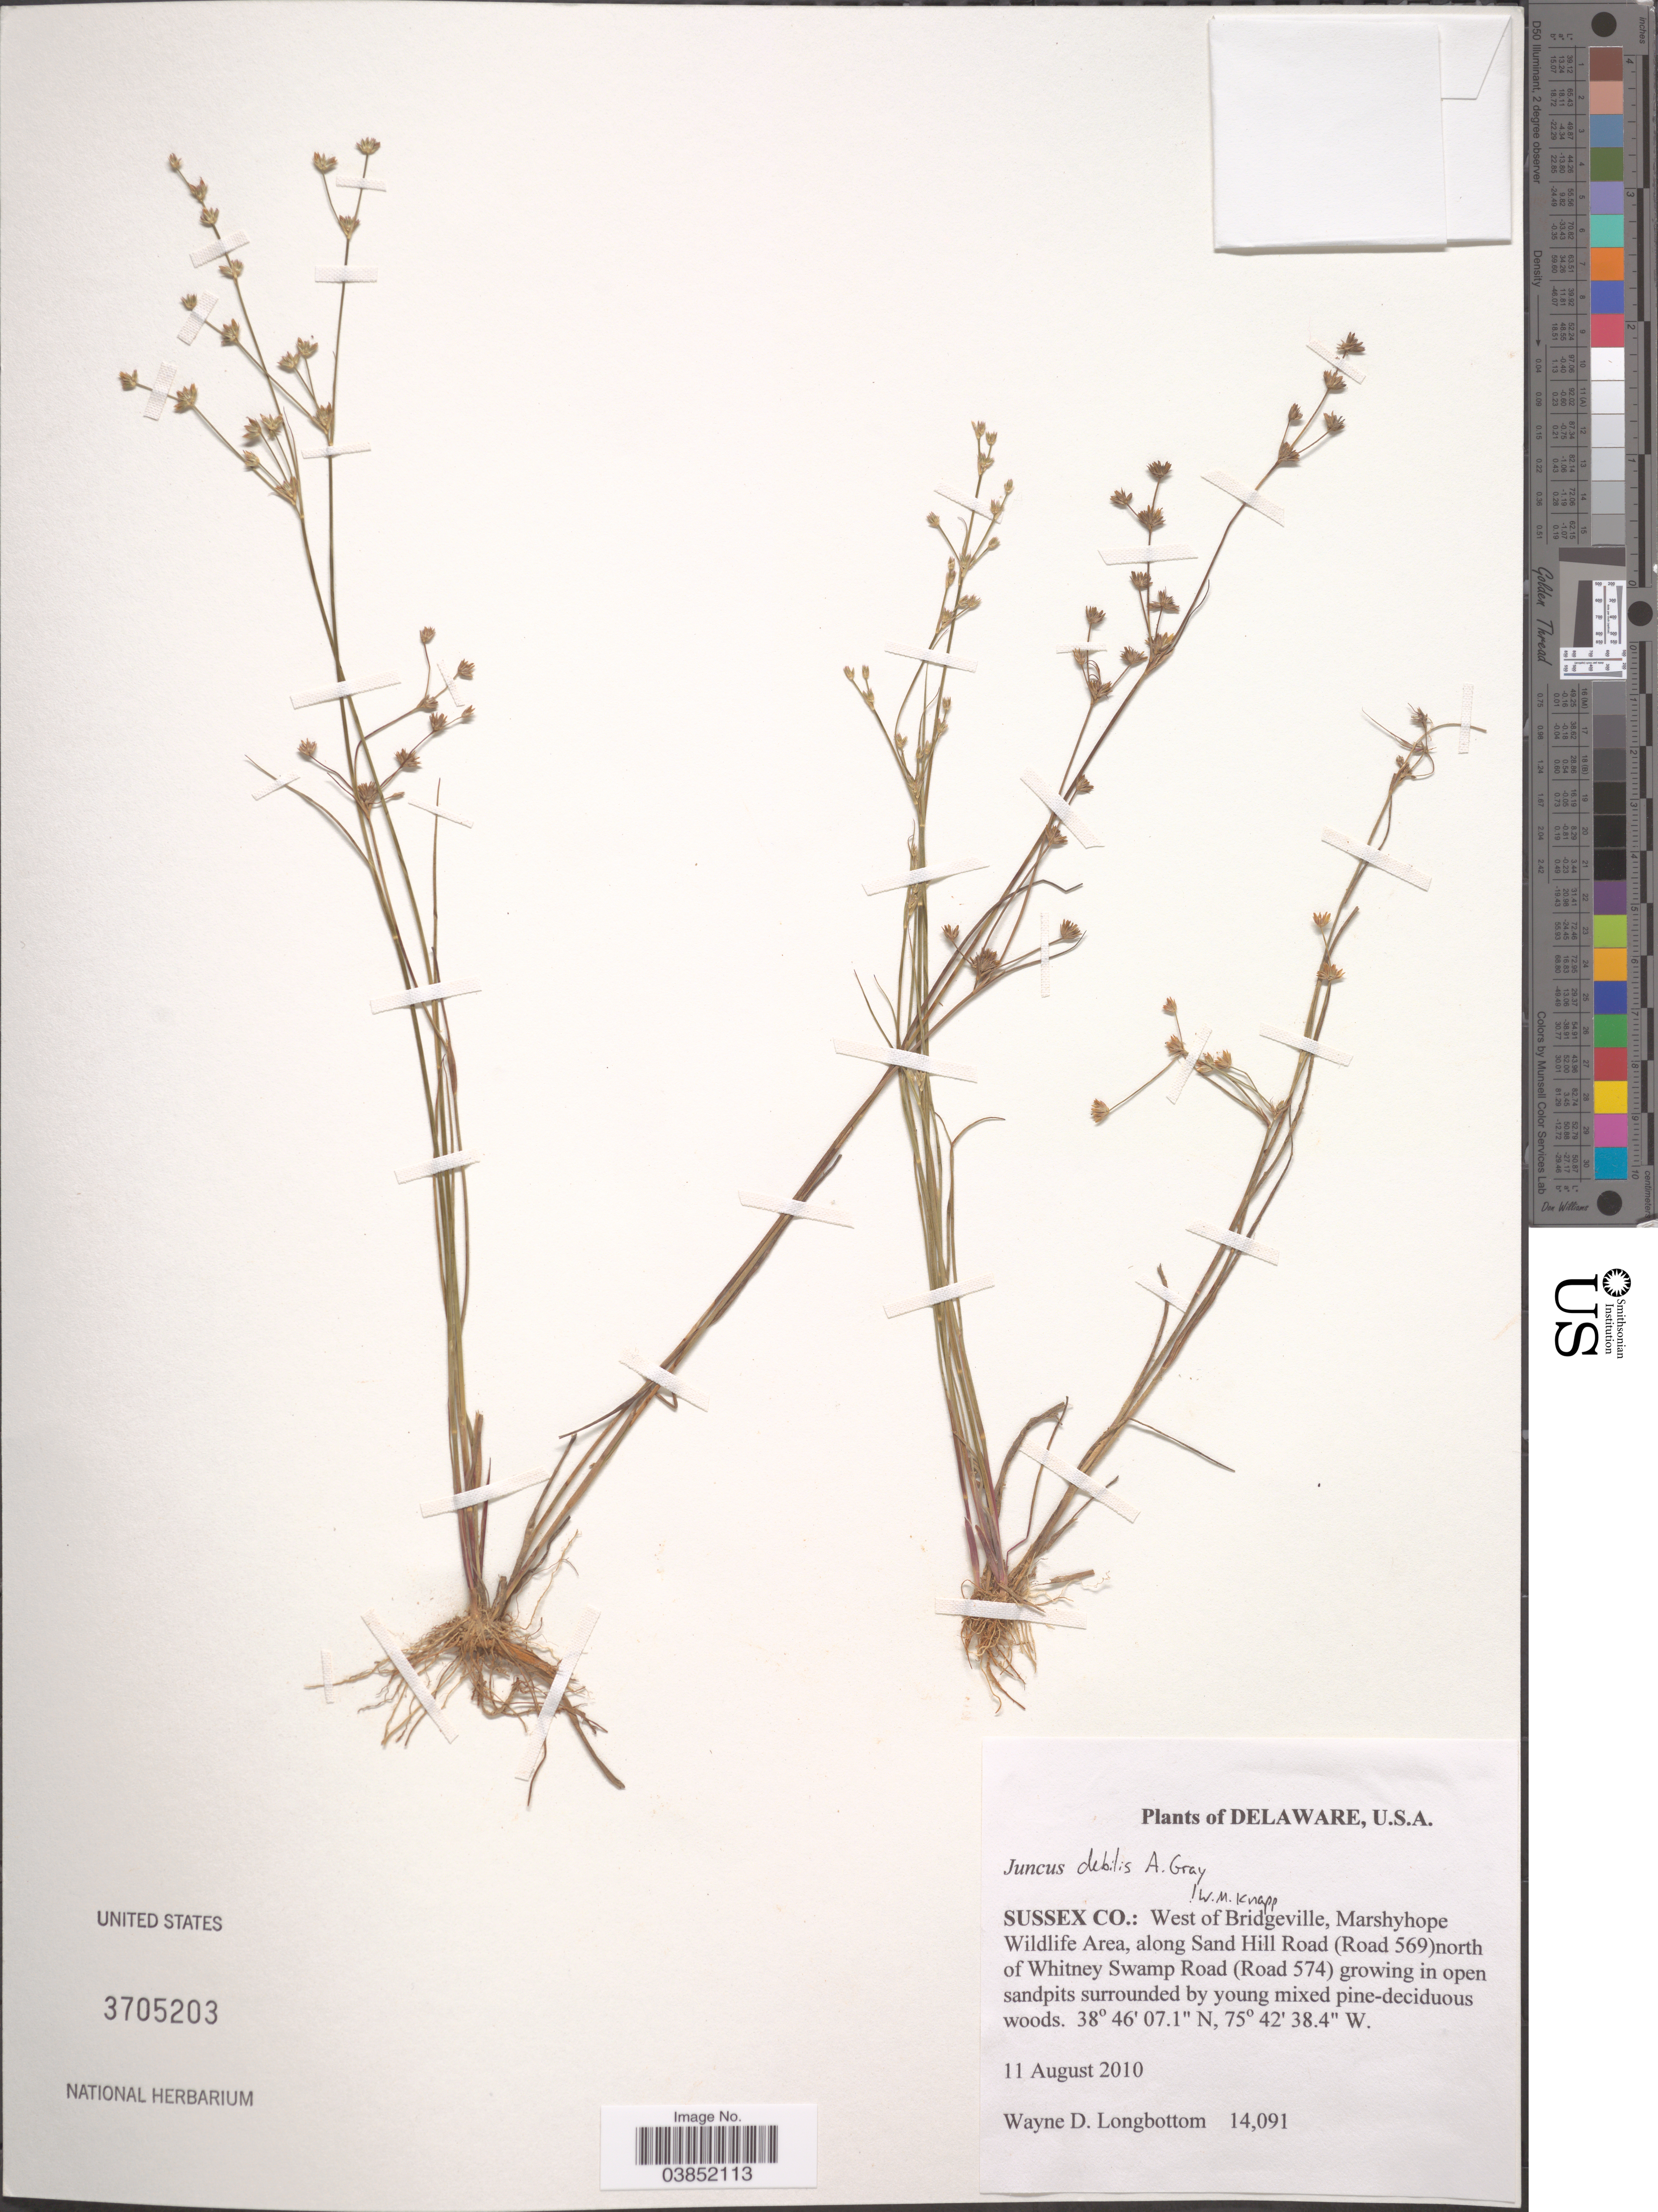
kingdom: Plantae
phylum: Tracheophyta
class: Liliopsida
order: Poales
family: Juncaceae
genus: Juncus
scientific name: Juncus debilis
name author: A. Gray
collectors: W. D. Longbottom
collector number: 14091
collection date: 2010-08-11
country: United States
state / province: Delaware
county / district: Sussex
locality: Sussex Co.: West of Bridgeville, Marshyhope Wildlife Area, along Sand Hill Road (Road 569)north of Whitney Swamp Road (Road 574).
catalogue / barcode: US 3705203